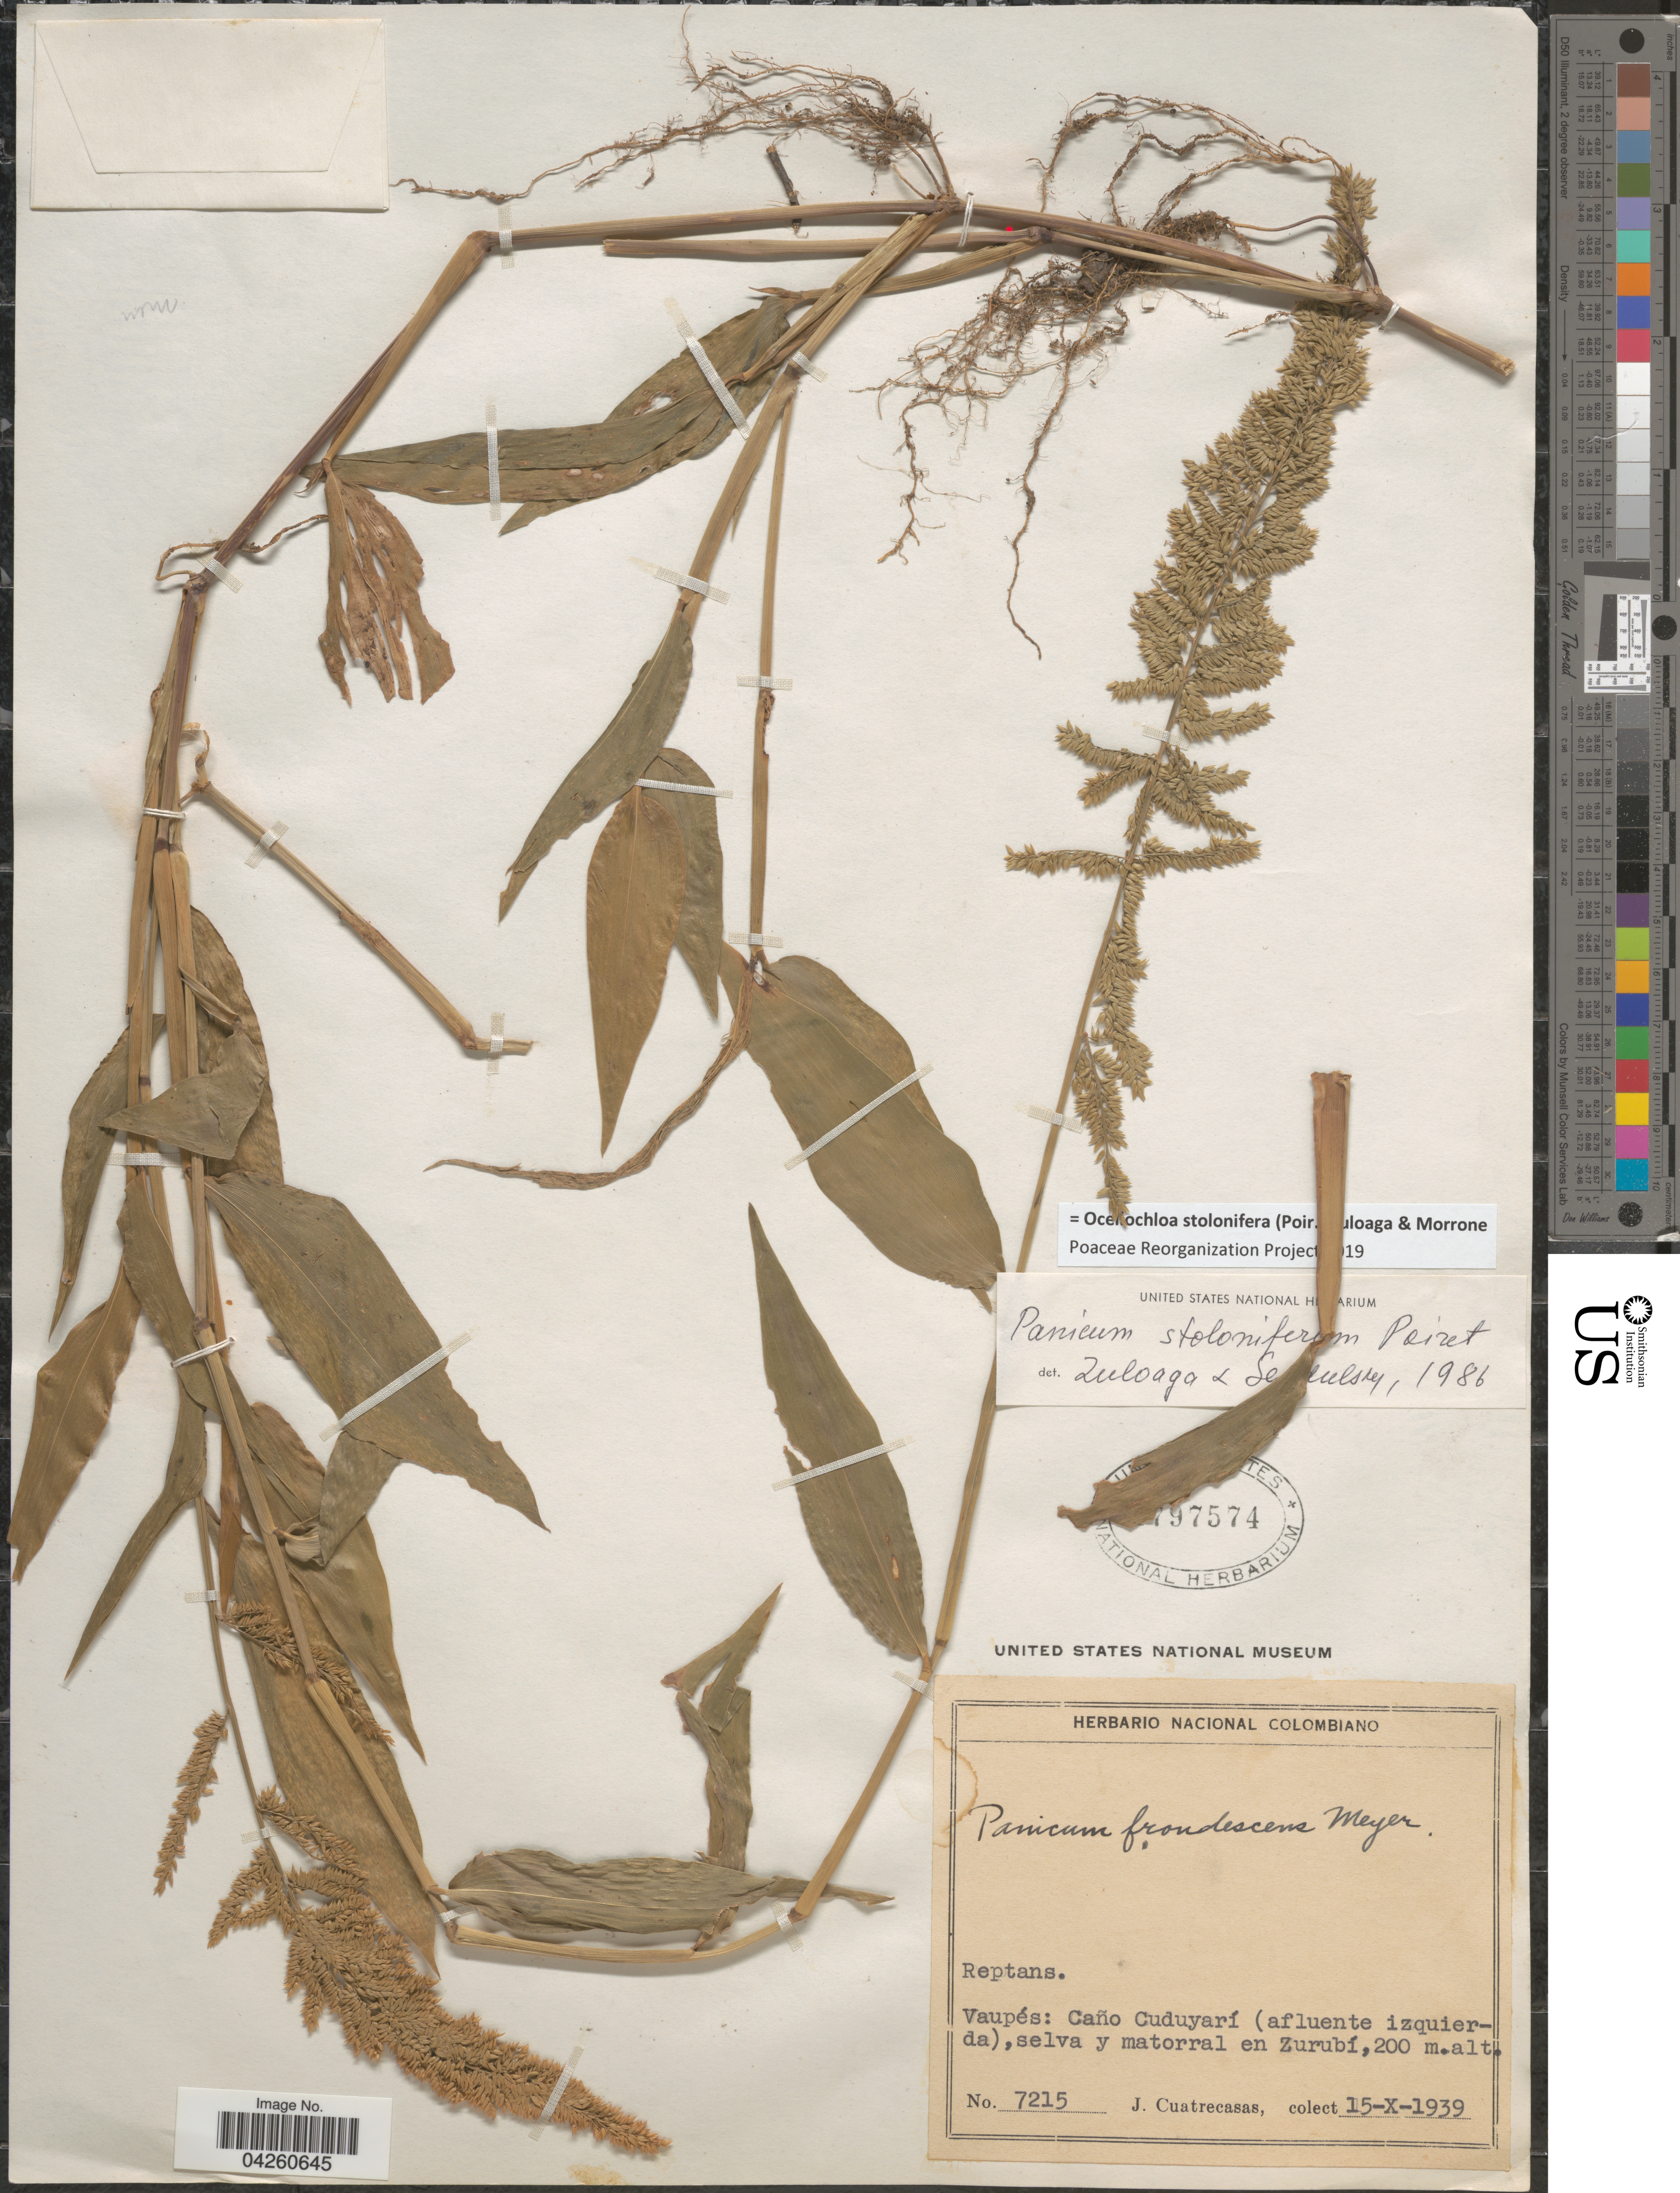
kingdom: Plantae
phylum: Tracheophyta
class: Liliopsida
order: Poales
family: Poaceae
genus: Ocellochloa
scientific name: Ocellochloa stolonifera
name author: (Poir.) Zuloaga & Morrone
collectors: J. Cuatrecasas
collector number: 7215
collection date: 1939-10-15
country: Colombia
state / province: Vaupés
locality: Caño Cuduyarí (afluente izquierda), selva y matorral en Zurubí.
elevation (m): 200